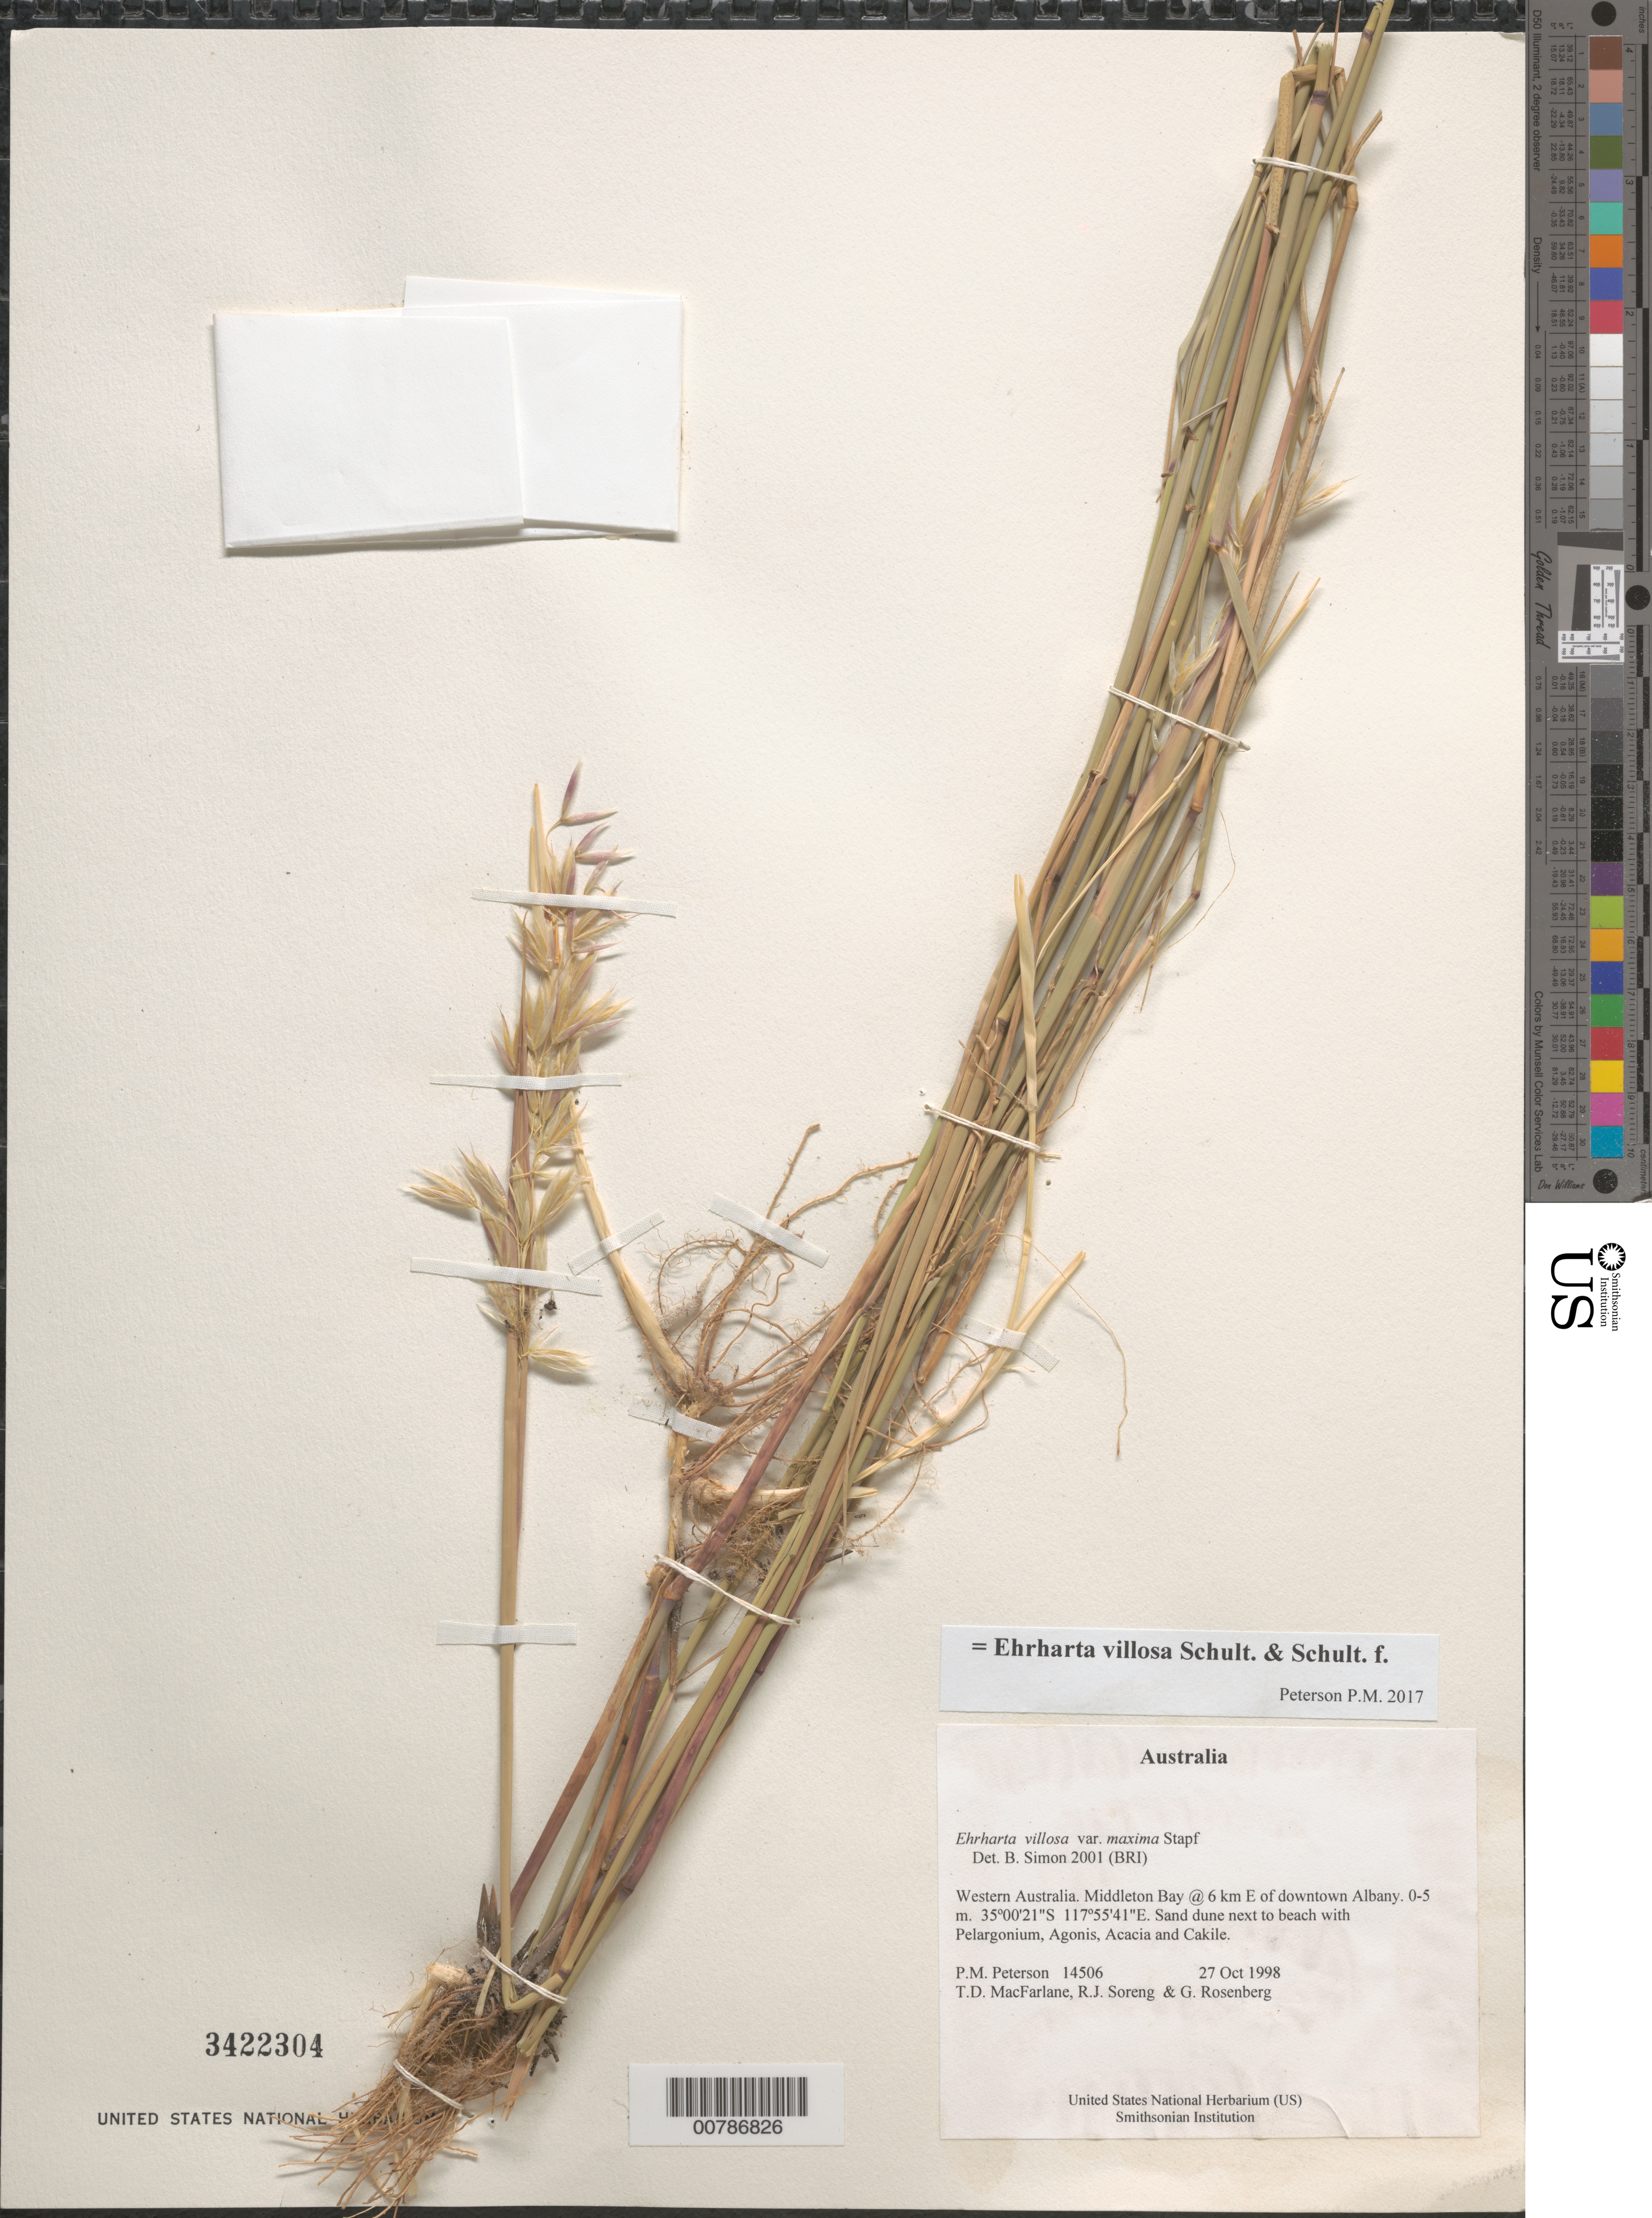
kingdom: Plantae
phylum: Tracheophyta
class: Liliopsida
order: Poales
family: Poaceae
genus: Ehrharta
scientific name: Ehrharta villosa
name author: Schult. & Schult. f.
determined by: Poaceae Reorganization Project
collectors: P. M. Peterson, T. Macfarlane, R. J. Soreng & G. Rosenberg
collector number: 14506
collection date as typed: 27 Oct 1998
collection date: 1998-10-27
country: Australia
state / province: Western Australia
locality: Middleton Bay @ 6 km E of downtown Albany.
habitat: Sand dune next to beach with Pelargonium, Agonis, Acacia and Cakile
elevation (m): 0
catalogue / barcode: US 3422304